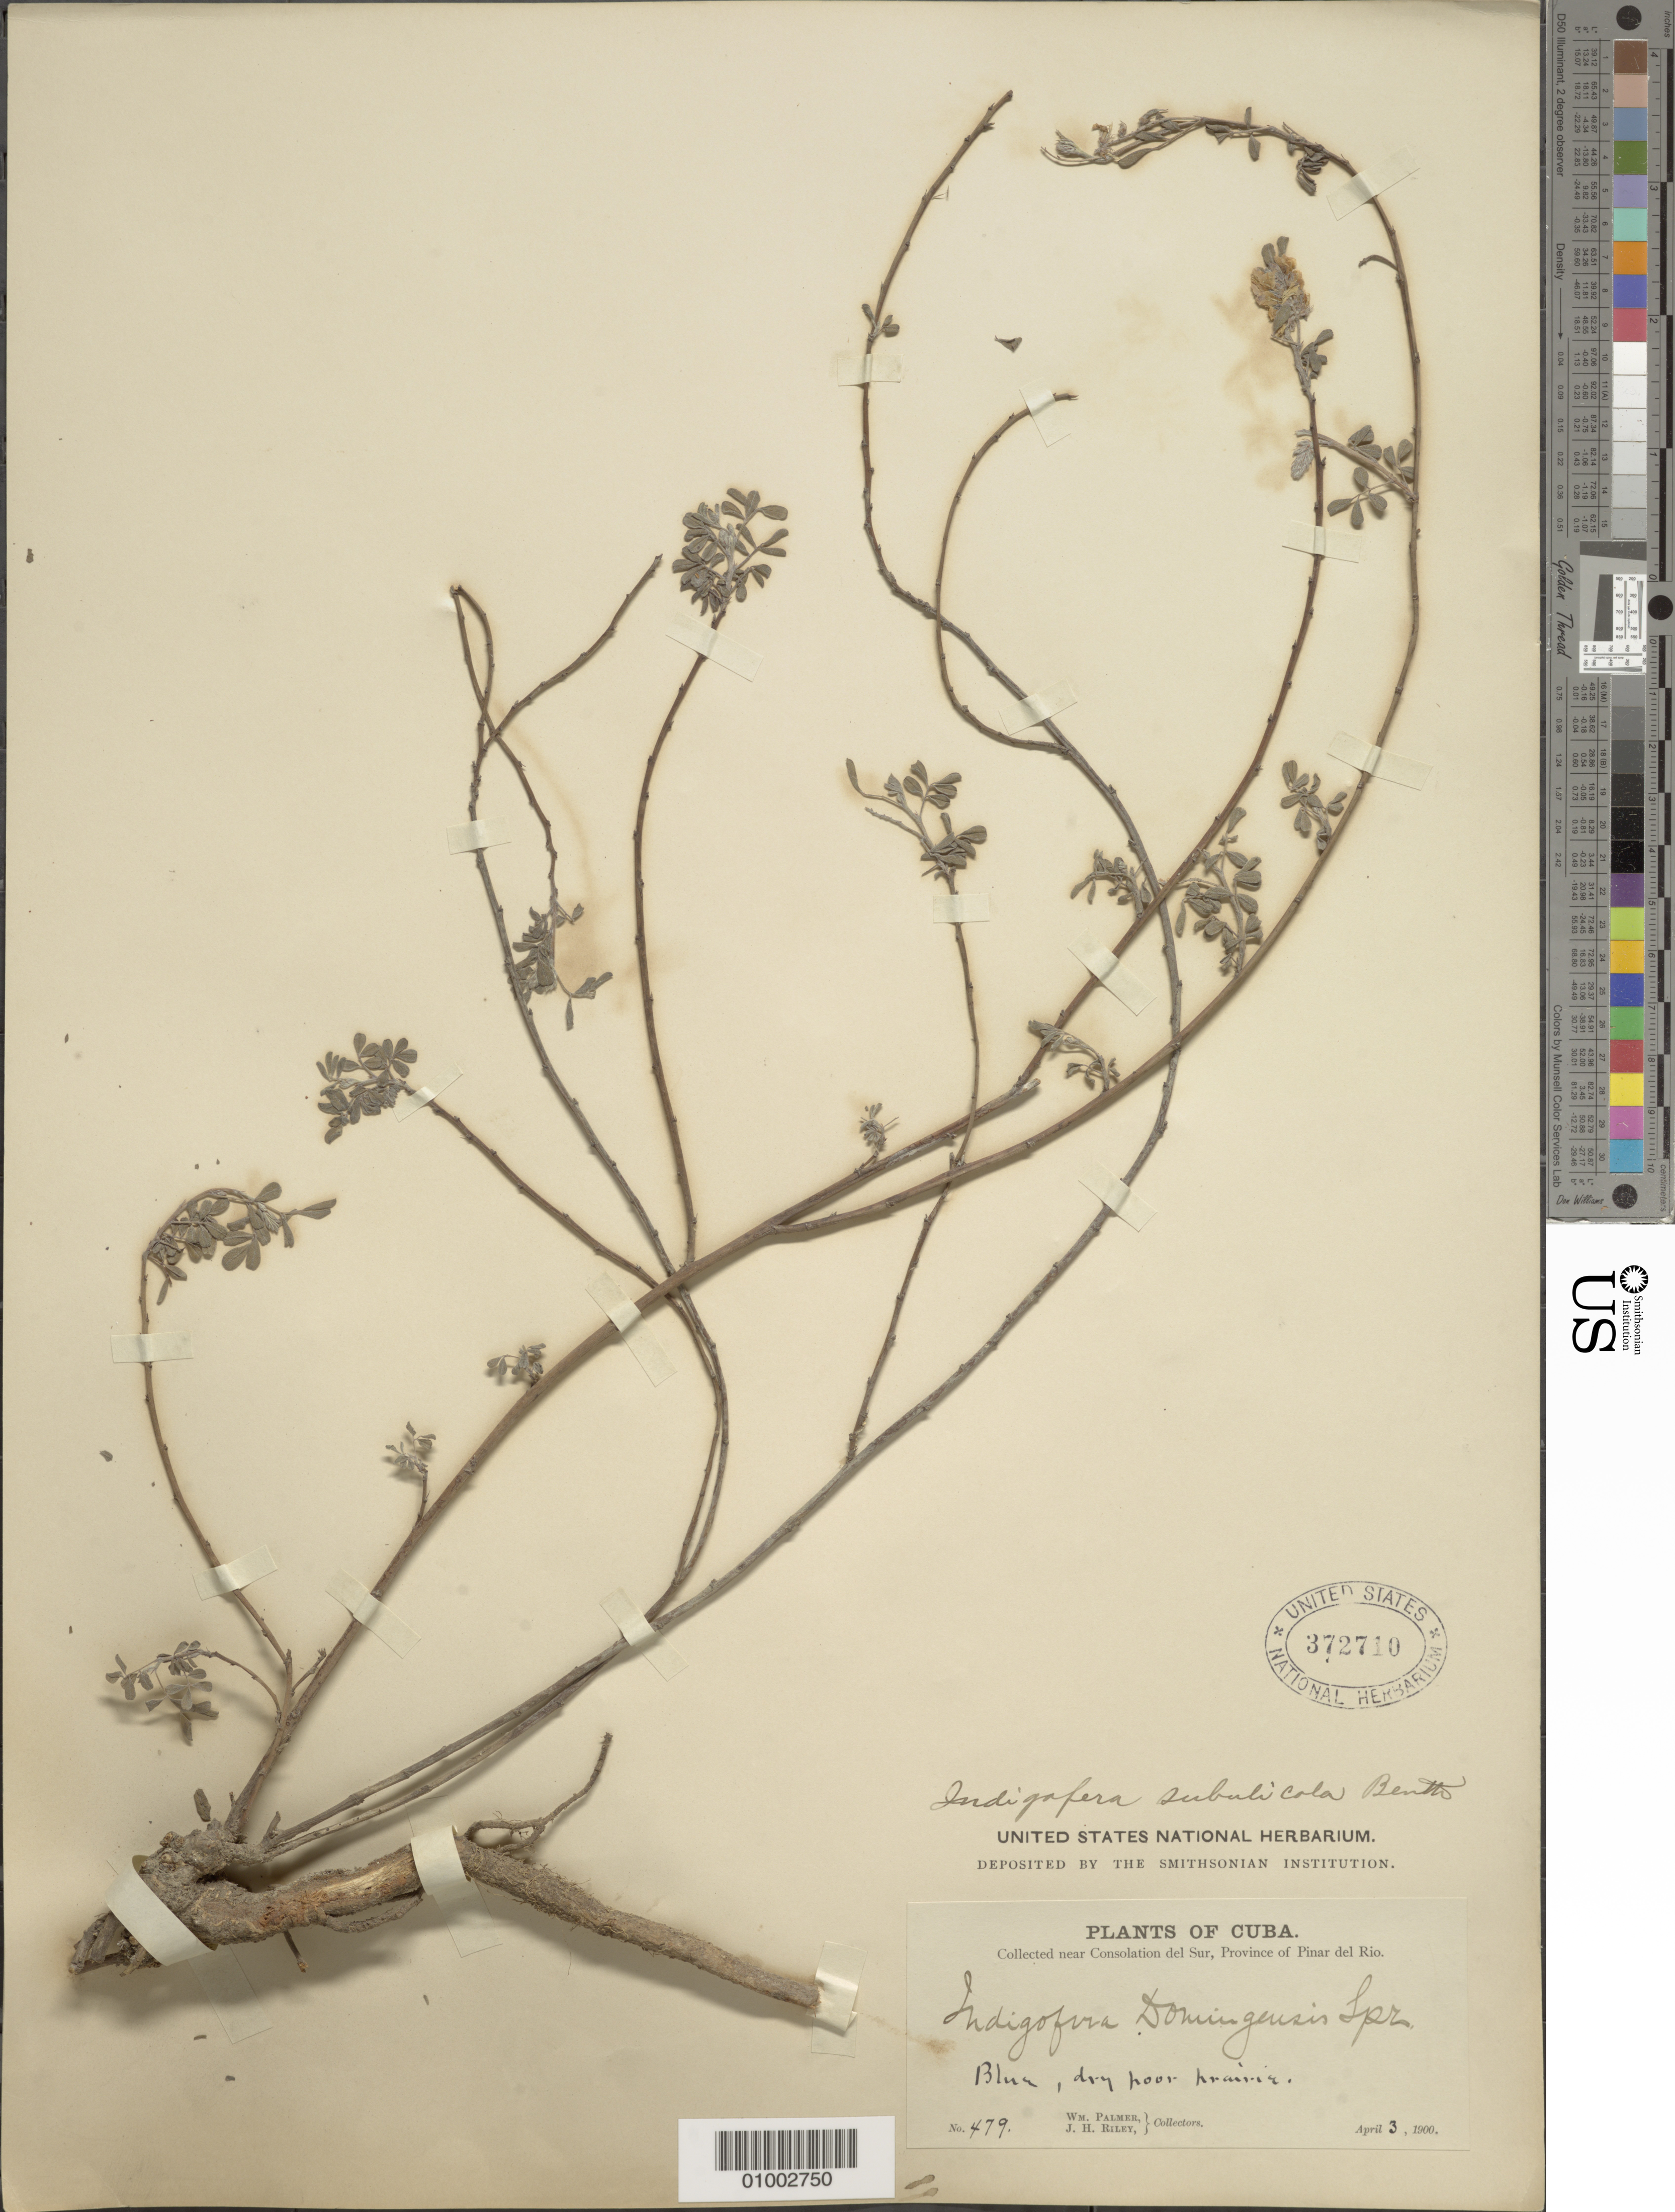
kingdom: Plantae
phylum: Tracheophyta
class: Magnoliopsida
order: Fabales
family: Fabaceae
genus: Indigofera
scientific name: Indigofera sabulicola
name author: Benth.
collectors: W. Palmer & J. H. Riley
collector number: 479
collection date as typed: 03 Apr 1900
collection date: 1900-04-03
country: Cuba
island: Cuba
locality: Near Consolation del Sur, Pinar del Rio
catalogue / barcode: US 372710